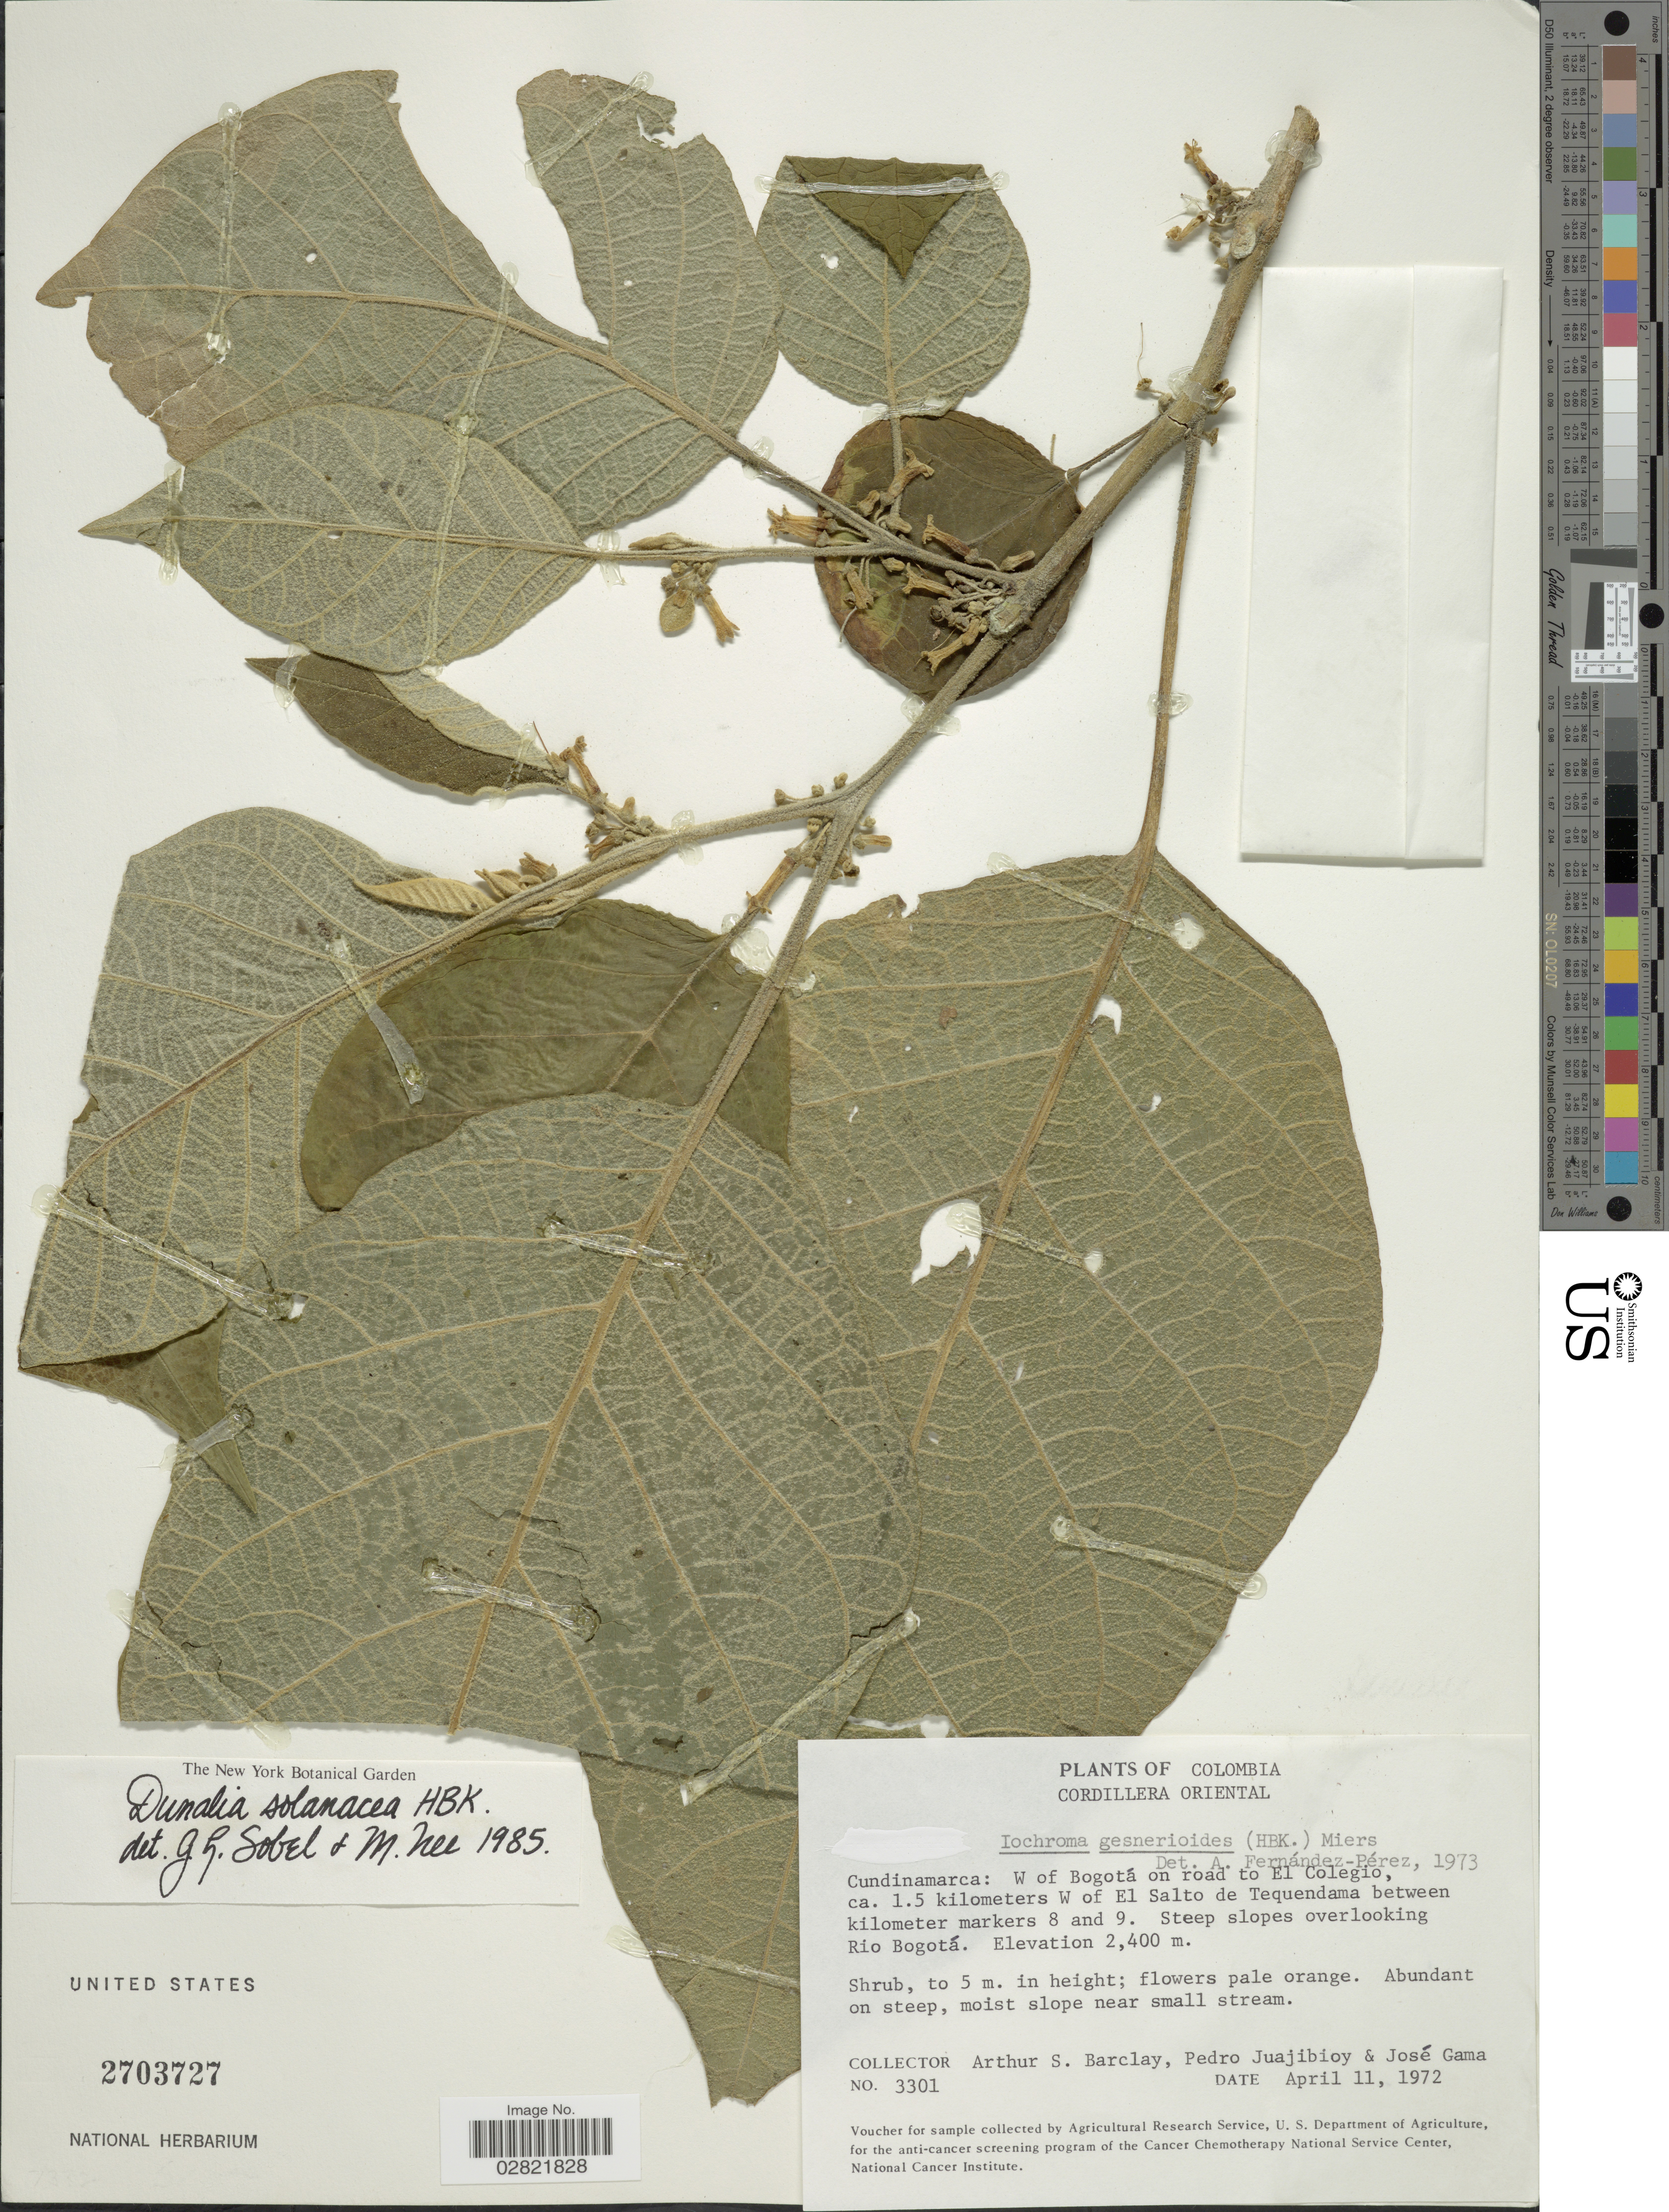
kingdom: Plantae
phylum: Tracheophyta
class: Magnoliopsida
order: Solanales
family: Solanaceae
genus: Dunalia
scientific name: Dunalia solanacea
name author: Kunth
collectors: A. S. Barclay, P. Juajibioy & J. Gama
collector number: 3301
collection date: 1972-04-11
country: Colombia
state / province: Cundinamarca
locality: Cordillera Oriental, W of Bogotá on road to El Colegio, ca. 1.5 kilometers W of El Salto de Tequendama between kilometer markers 8 and 9. Steep slopes overlooking Rio Bogotá.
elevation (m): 2400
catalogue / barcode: US 2703727